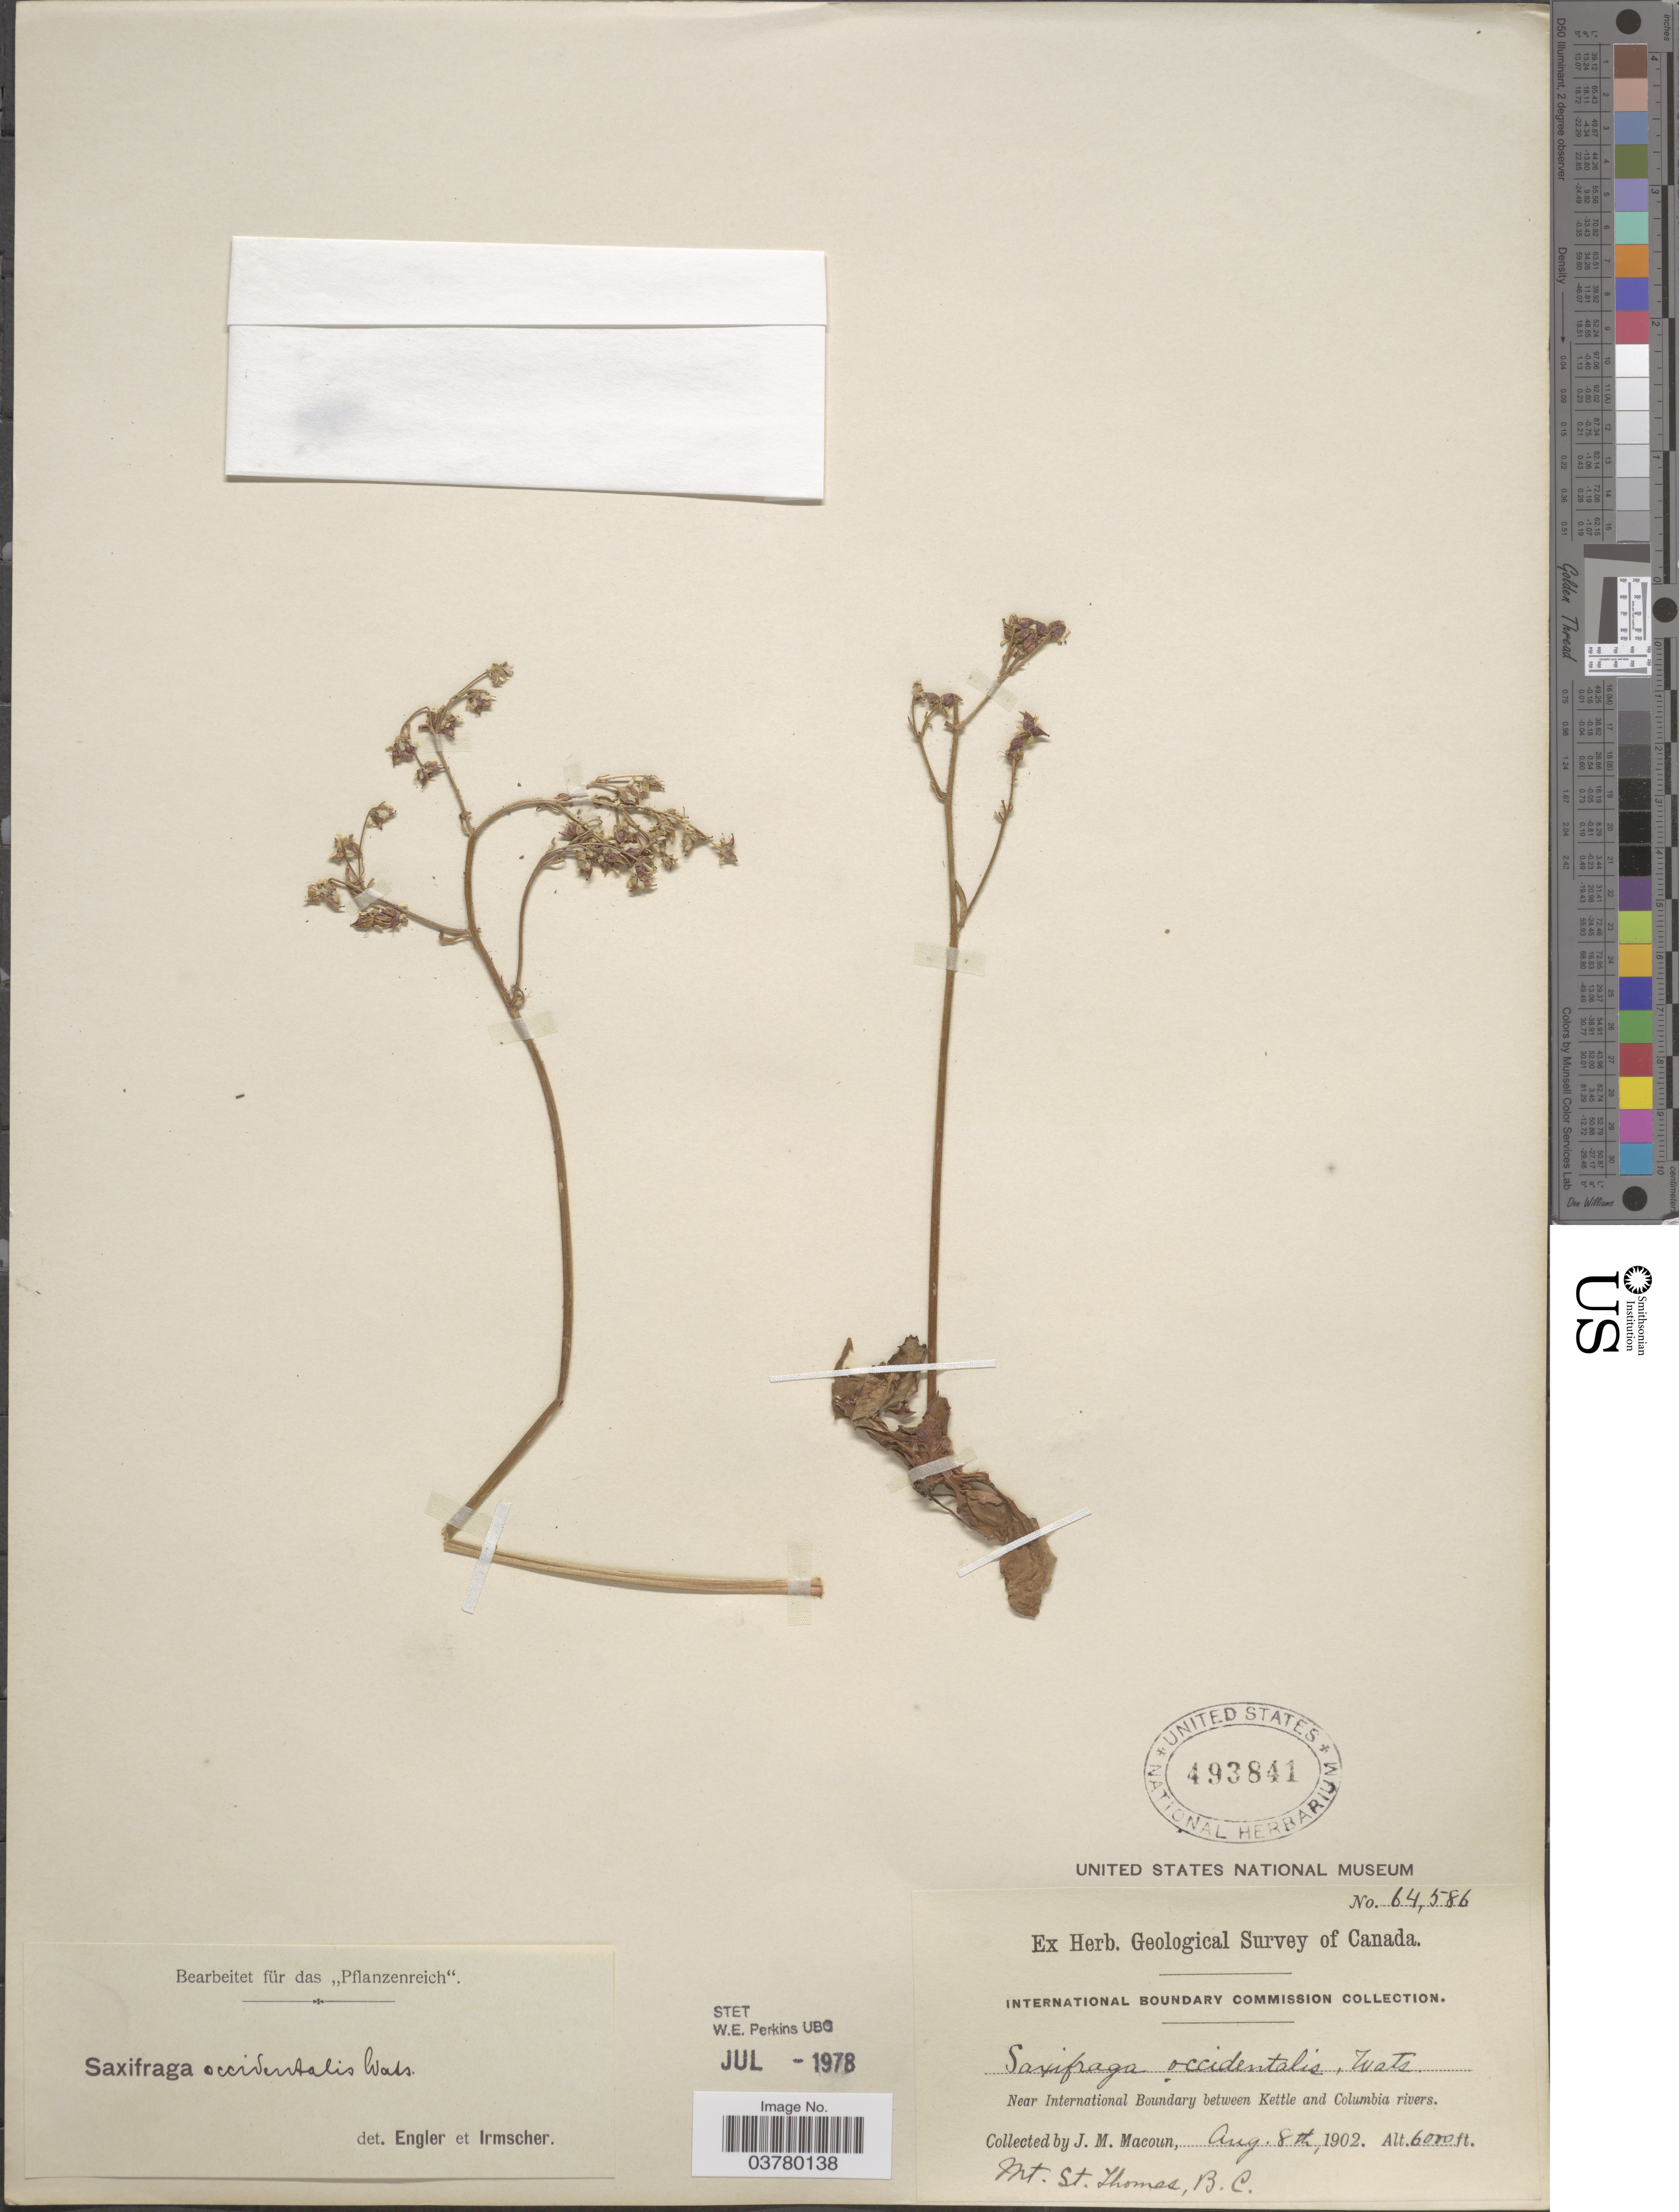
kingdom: Plantae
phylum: Tracheophyta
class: Magnoliopsida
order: Saxifragales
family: Saxifragaceae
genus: Micranthes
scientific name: Micranthes occidentalis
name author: (S. Watson) Small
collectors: J. M. Macoun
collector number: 64586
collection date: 1902-08-08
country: Canada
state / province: British Columbia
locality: Geological Survey of Canada. Near International Boundary between Kettlle and Columbia rivers. Mt. St. Thomas.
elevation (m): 1829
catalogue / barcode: US 493841